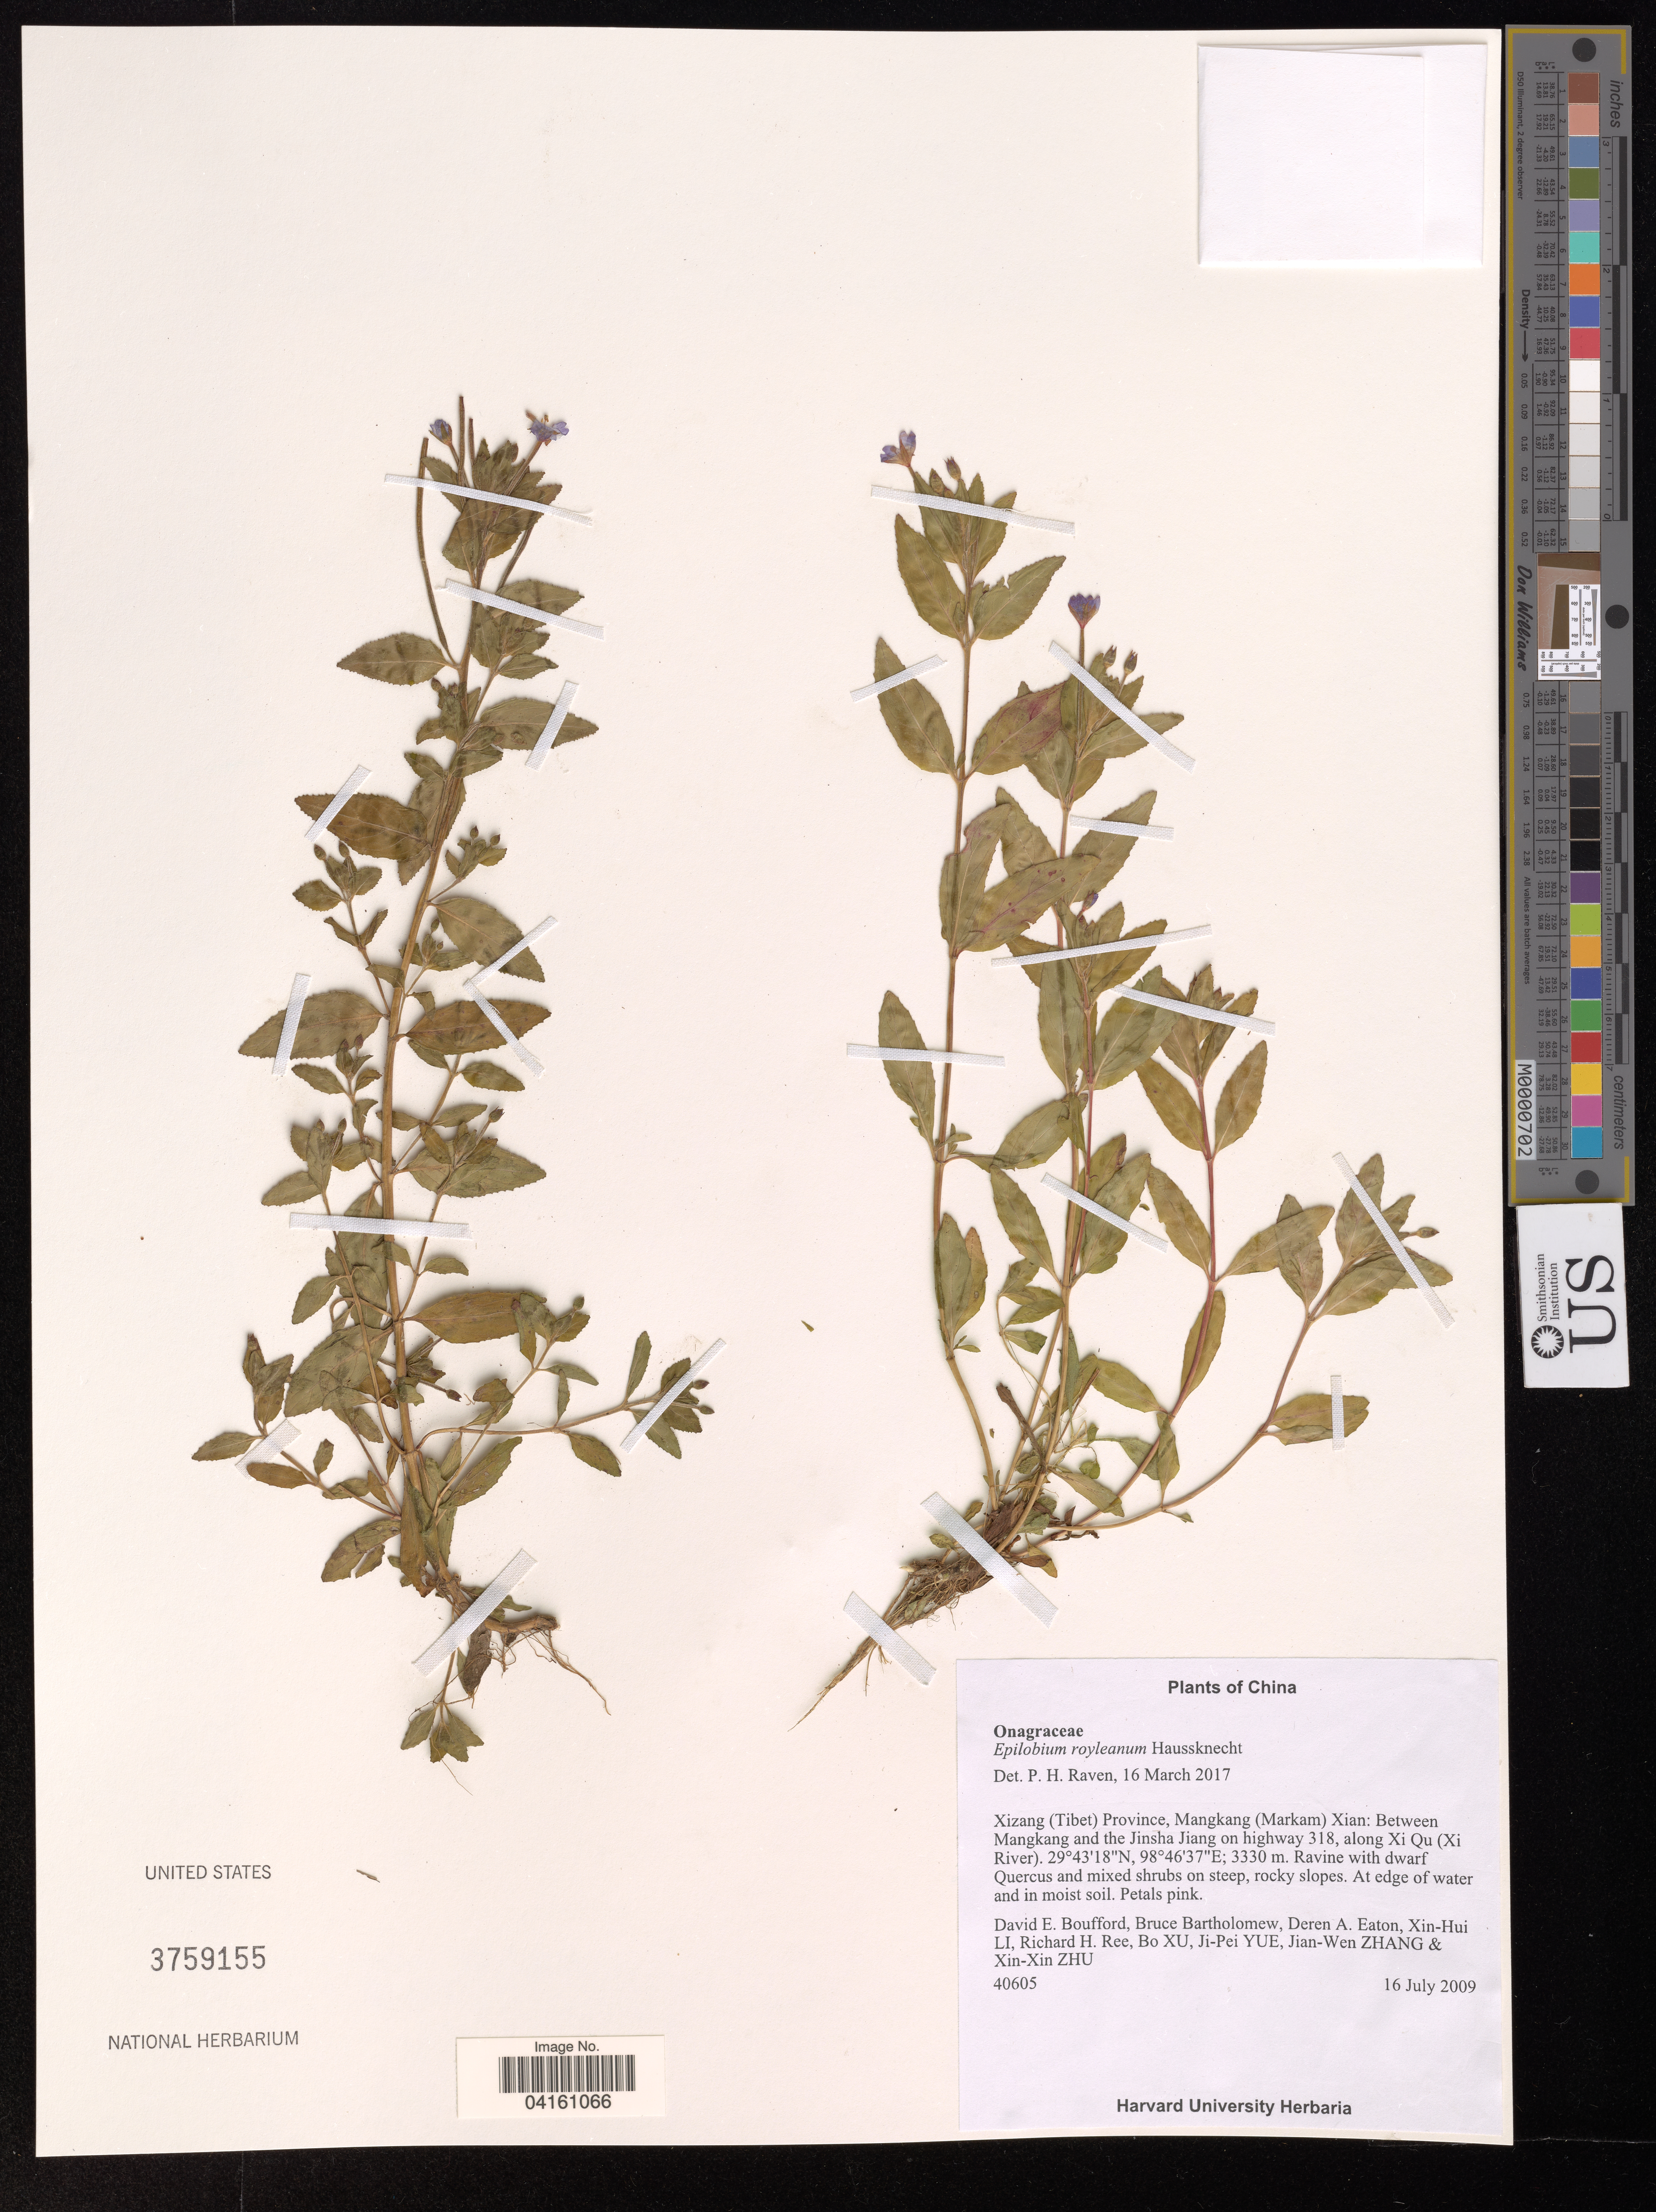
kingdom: Plantae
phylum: Tracheophyta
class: Magnoliopsida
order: Myrtales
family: Onagraceae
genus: Epilobium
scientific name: Epilobium royleanum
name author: Hausskn.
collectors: D. E. Boufford, B. Bartholomew, D. Eaton, X. Li & et al.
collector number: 40605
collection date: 2009-07-16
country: China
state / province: Xizang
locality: (Tibet) Province, Mangkang (Markam) Xian: Between Mangkang and the Jinsha Jiang on highway 318, along Xi Qu (Xi River).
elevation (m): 3330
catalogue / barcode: US 3759155